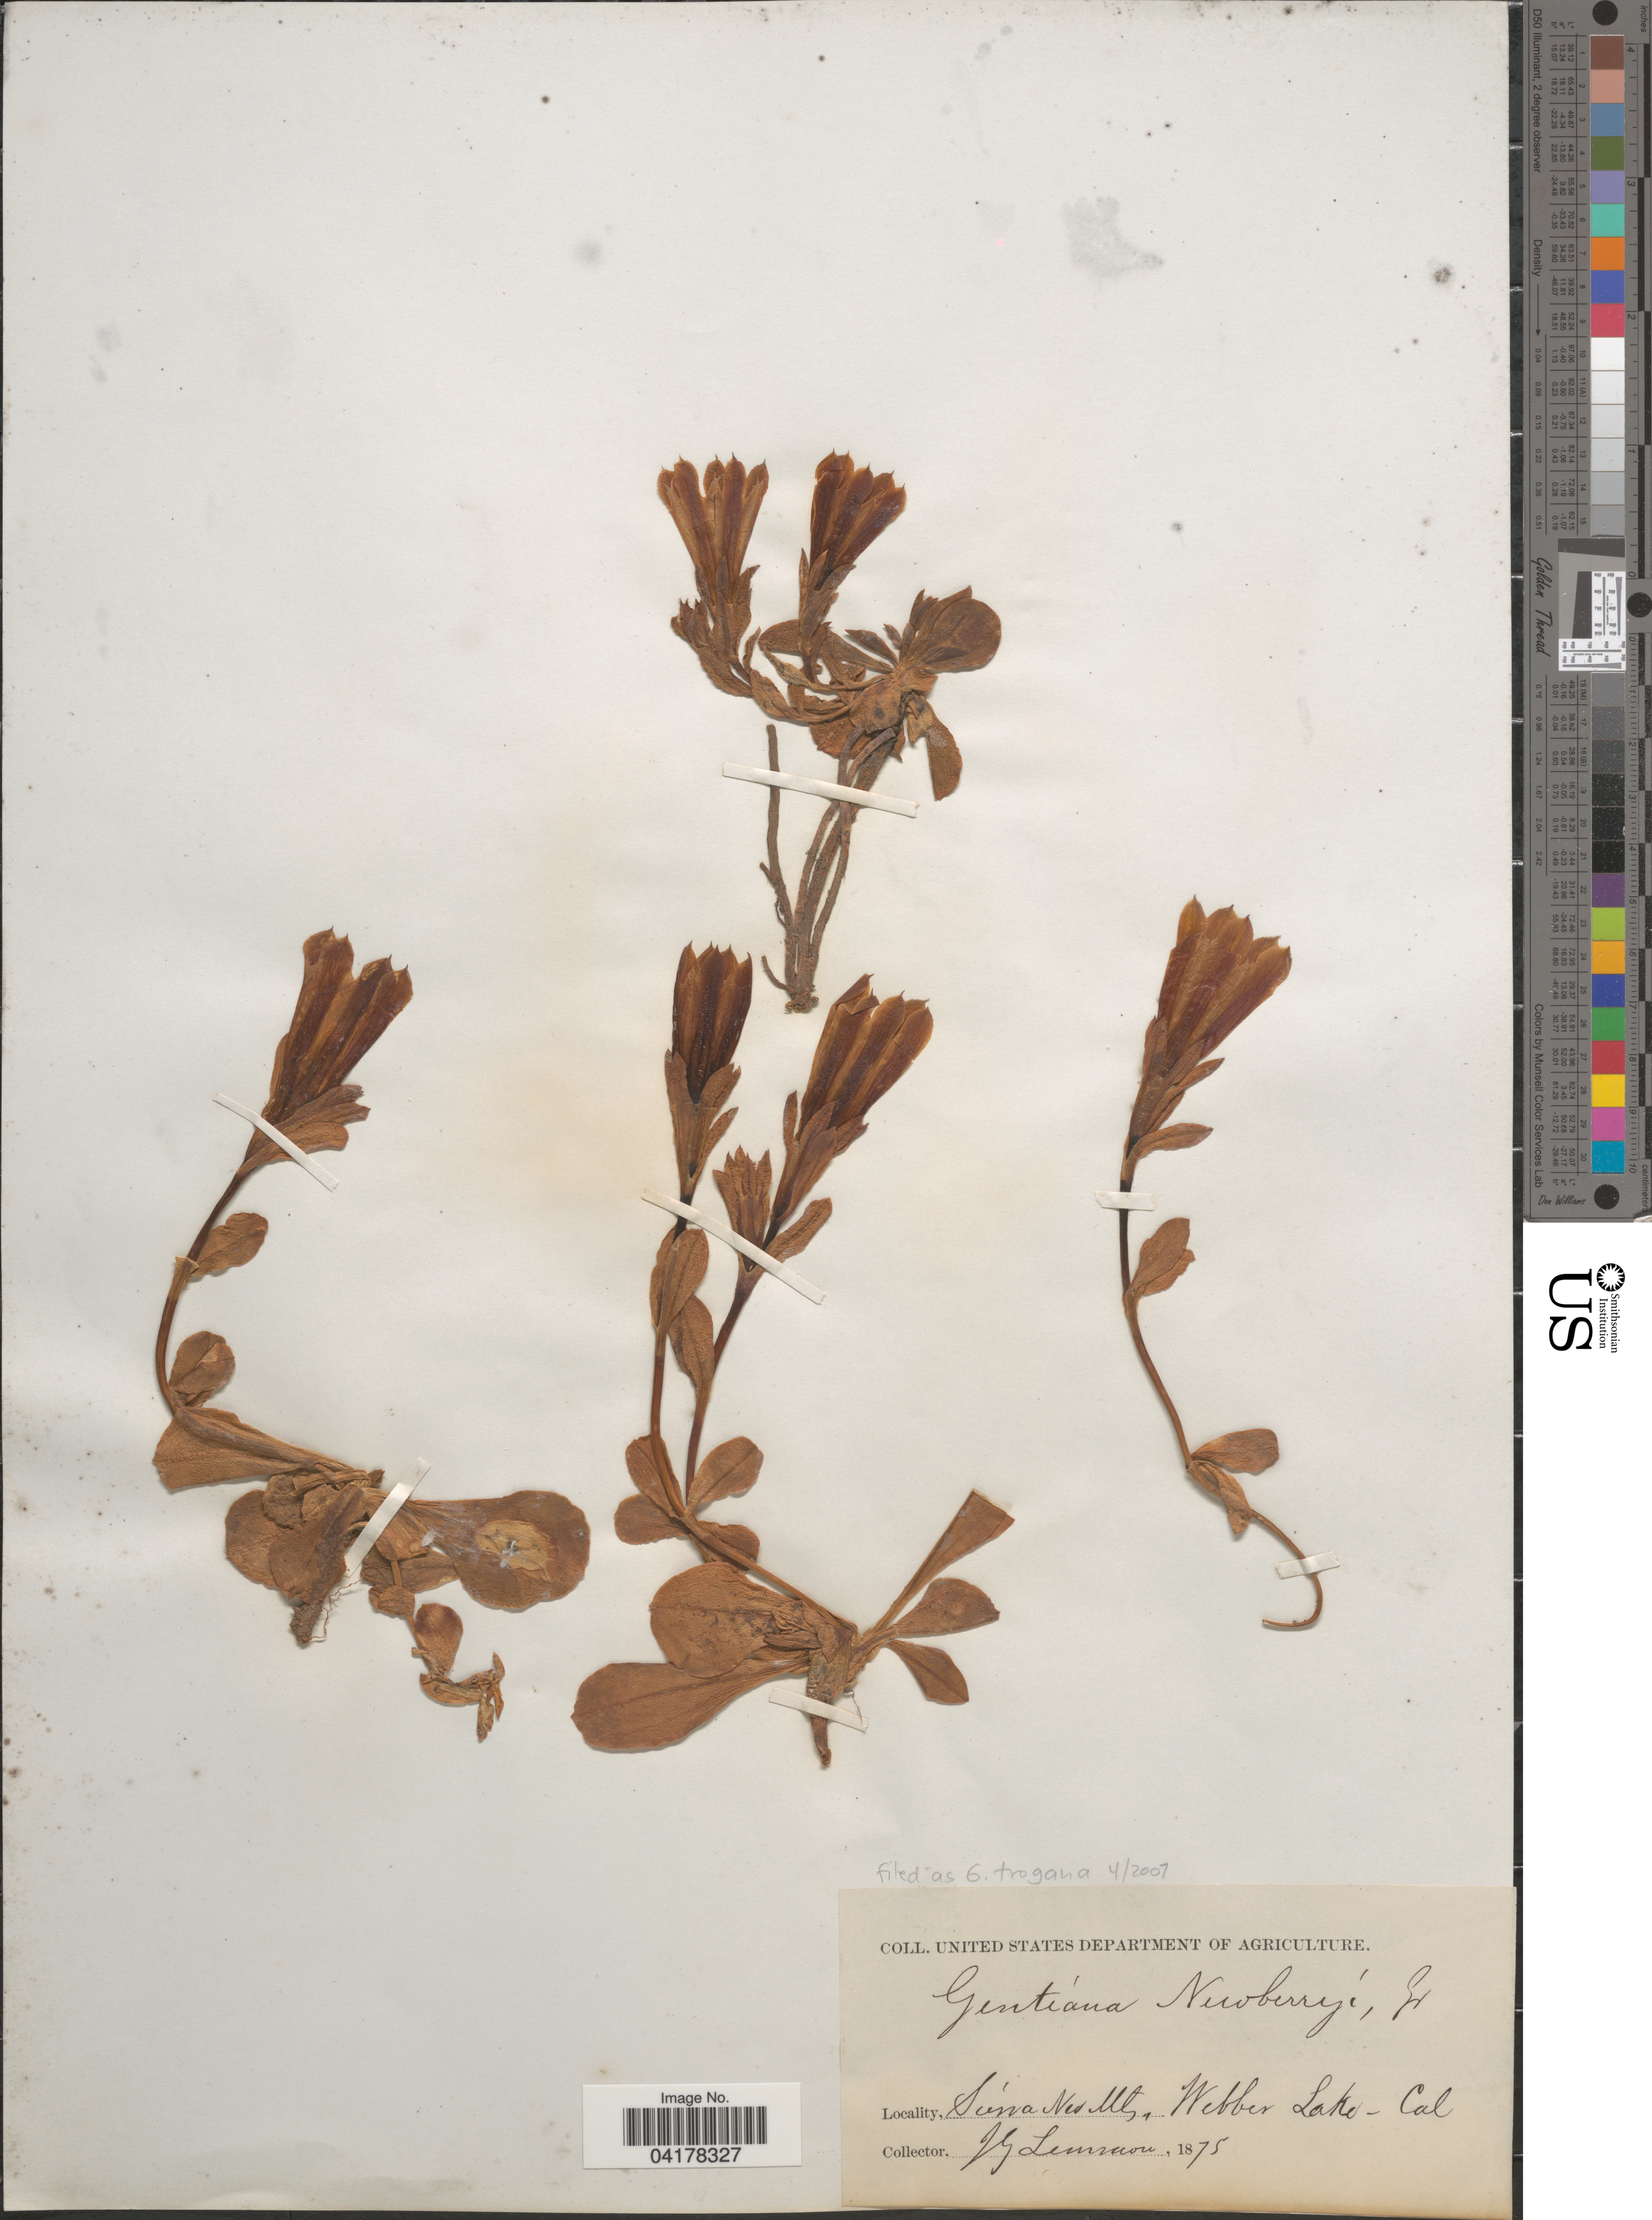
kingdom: Plantae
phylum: Tracheophyta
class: Magnoliopsida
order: Gentianales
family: Gentianaceae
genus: Gentiana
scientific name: Gentiana newberryi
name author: A. Gray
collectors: J. Lemmon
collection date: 1875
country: United States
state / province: California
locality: Sierra Nev Mts., Webber Lake.